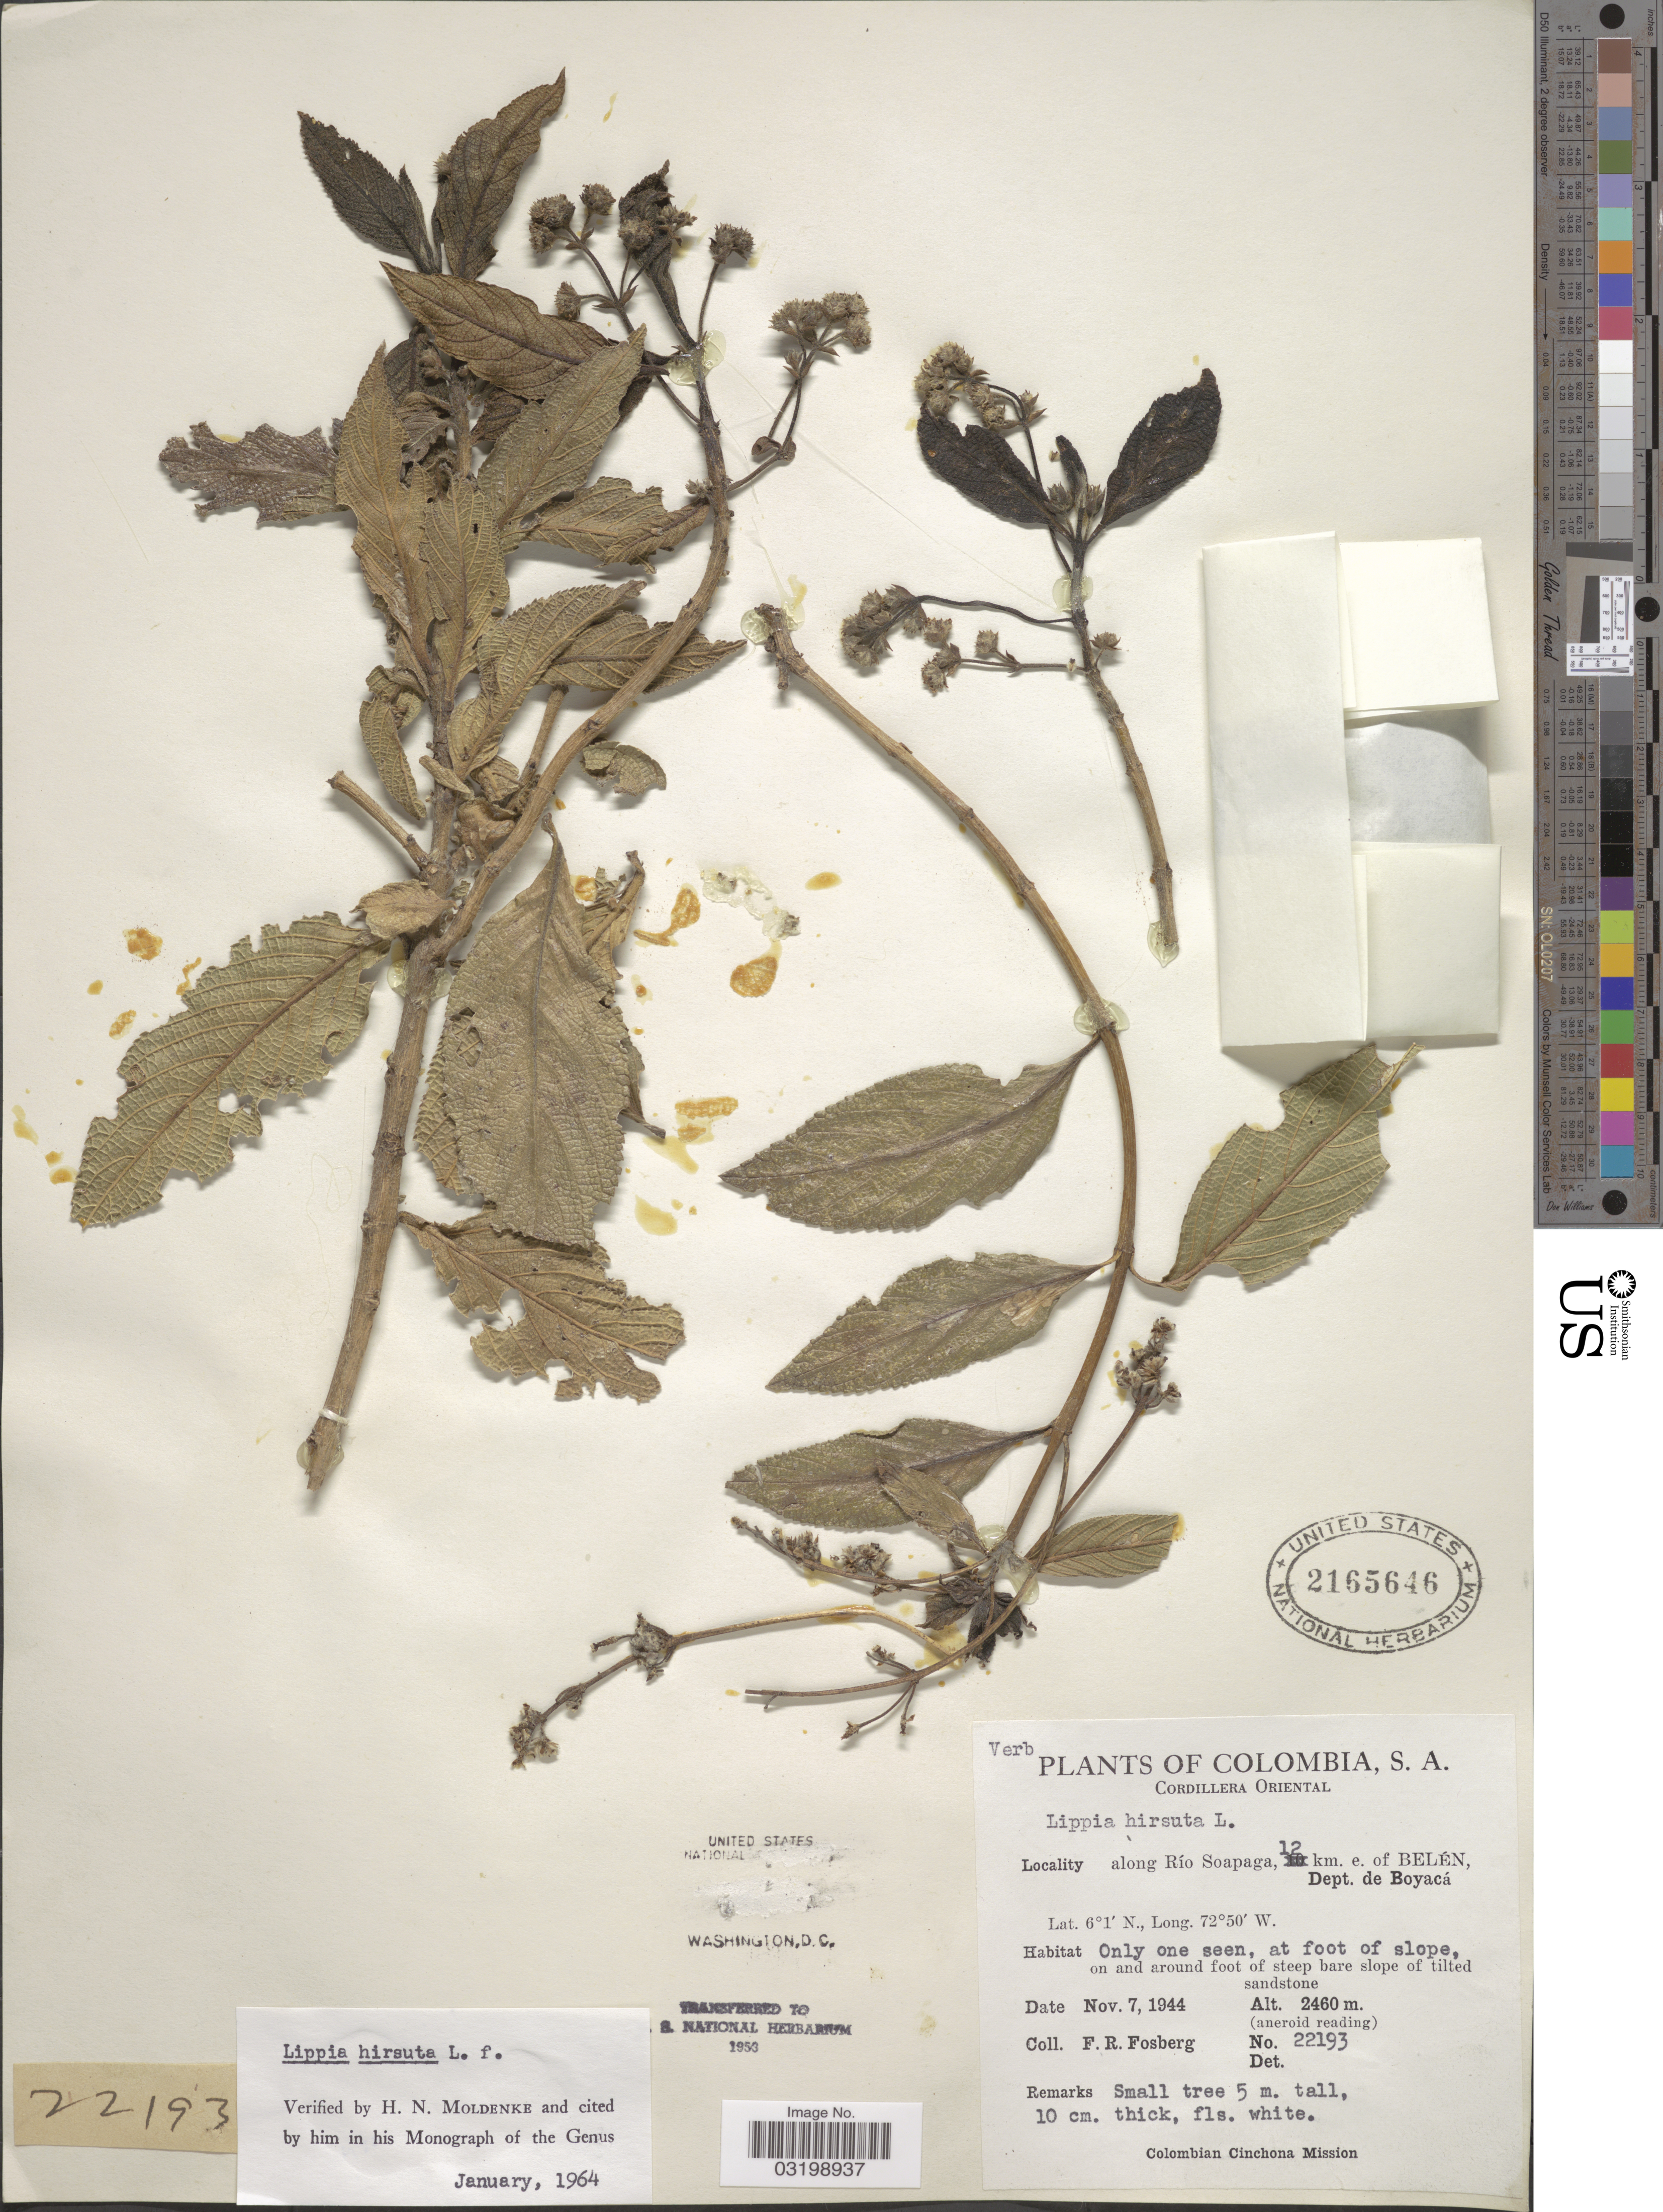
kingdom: Plantae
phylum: Tracheophyta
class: Magnoliopsida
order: Lamiales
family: Verbenaceae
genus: Lippia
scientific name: Lippia hirsuta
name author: L. f.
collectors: F. R. Fosberg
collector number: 22193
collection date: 1944-11-07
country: Colombia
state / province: Boyacá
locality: Cordillera Oriental. Along Río Soapaga, 12 km. e. of Belén, Dept. de Boyacá.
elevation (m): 2460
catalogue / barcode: US 2165646